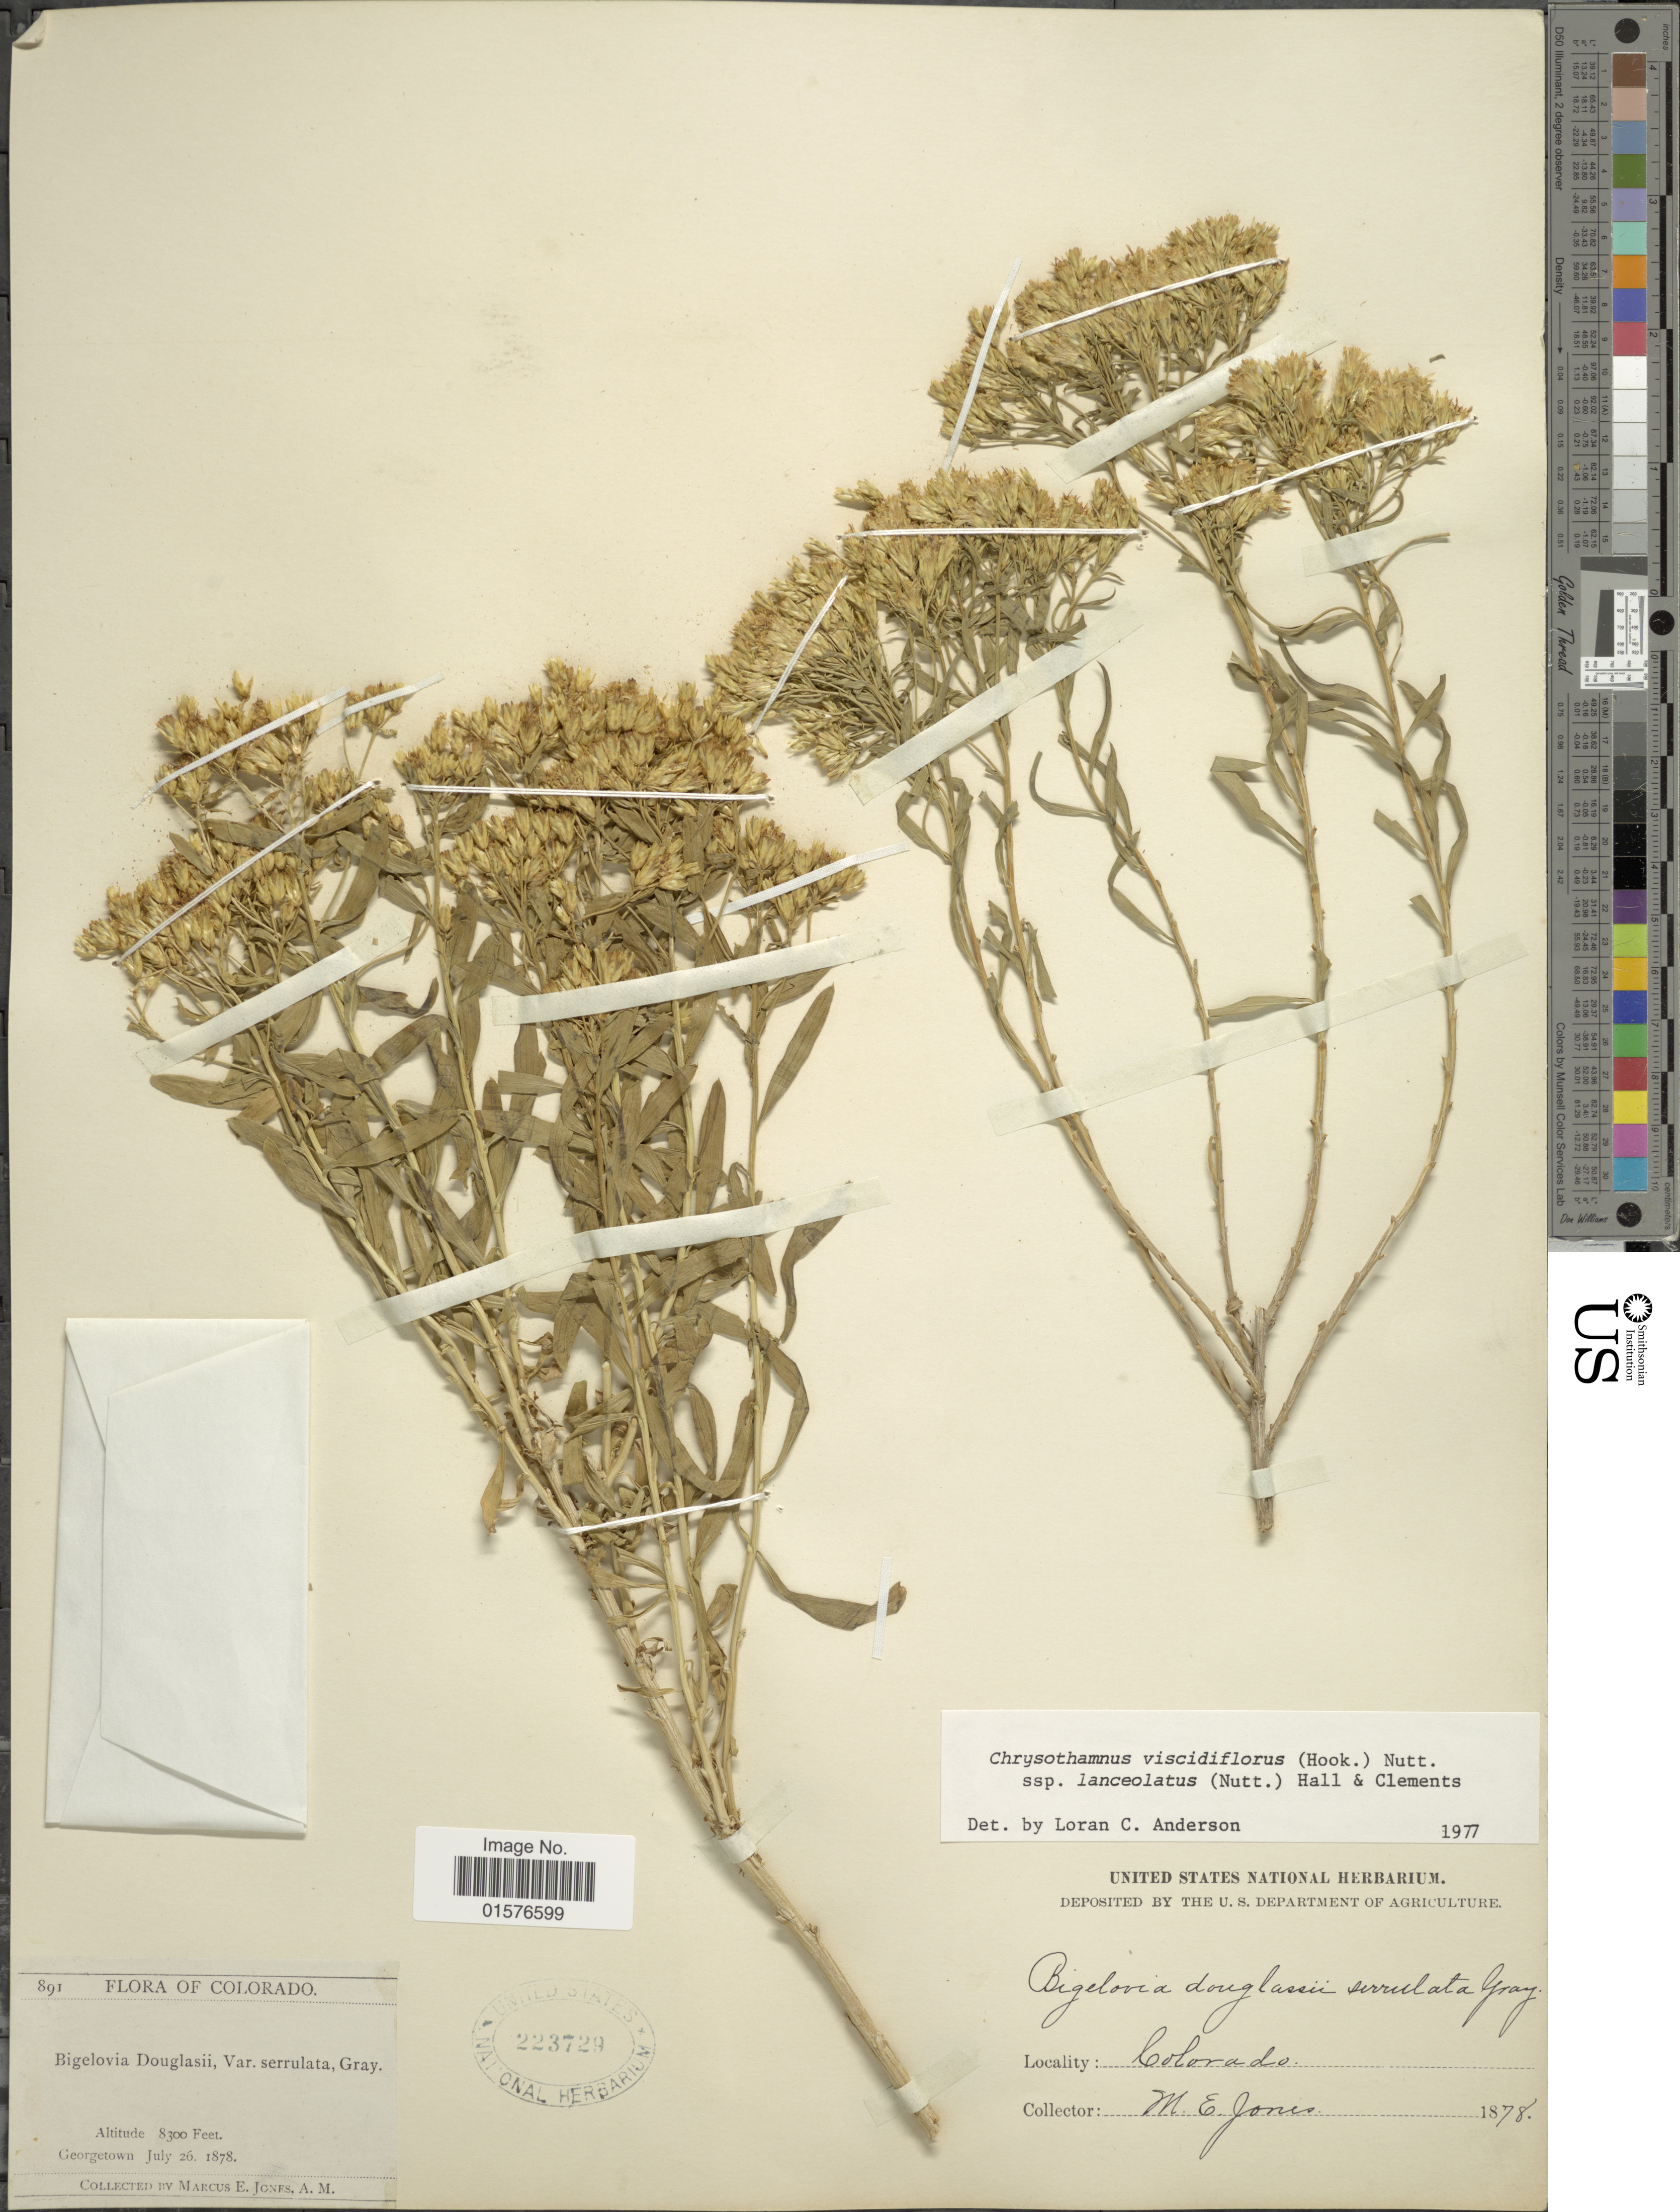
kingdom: Plantae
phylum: Tracheophyta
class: Magnoliopsida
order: Asterales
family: Asteraceae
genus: Chrysothamnus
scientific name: Chrysothamnus viscidiflorus subsp. lanceolatus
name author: (Nutt.) H.M. Hall & Clem.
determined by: Urbatsch, Lowell E., Curator (LSU), Louisiana State University (UNITED STATES)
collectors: M. E. Jones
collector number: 891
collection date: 1878-07-26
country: United States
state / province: Colorado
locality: Georgetown.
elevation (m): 2530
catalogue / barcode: US 223729